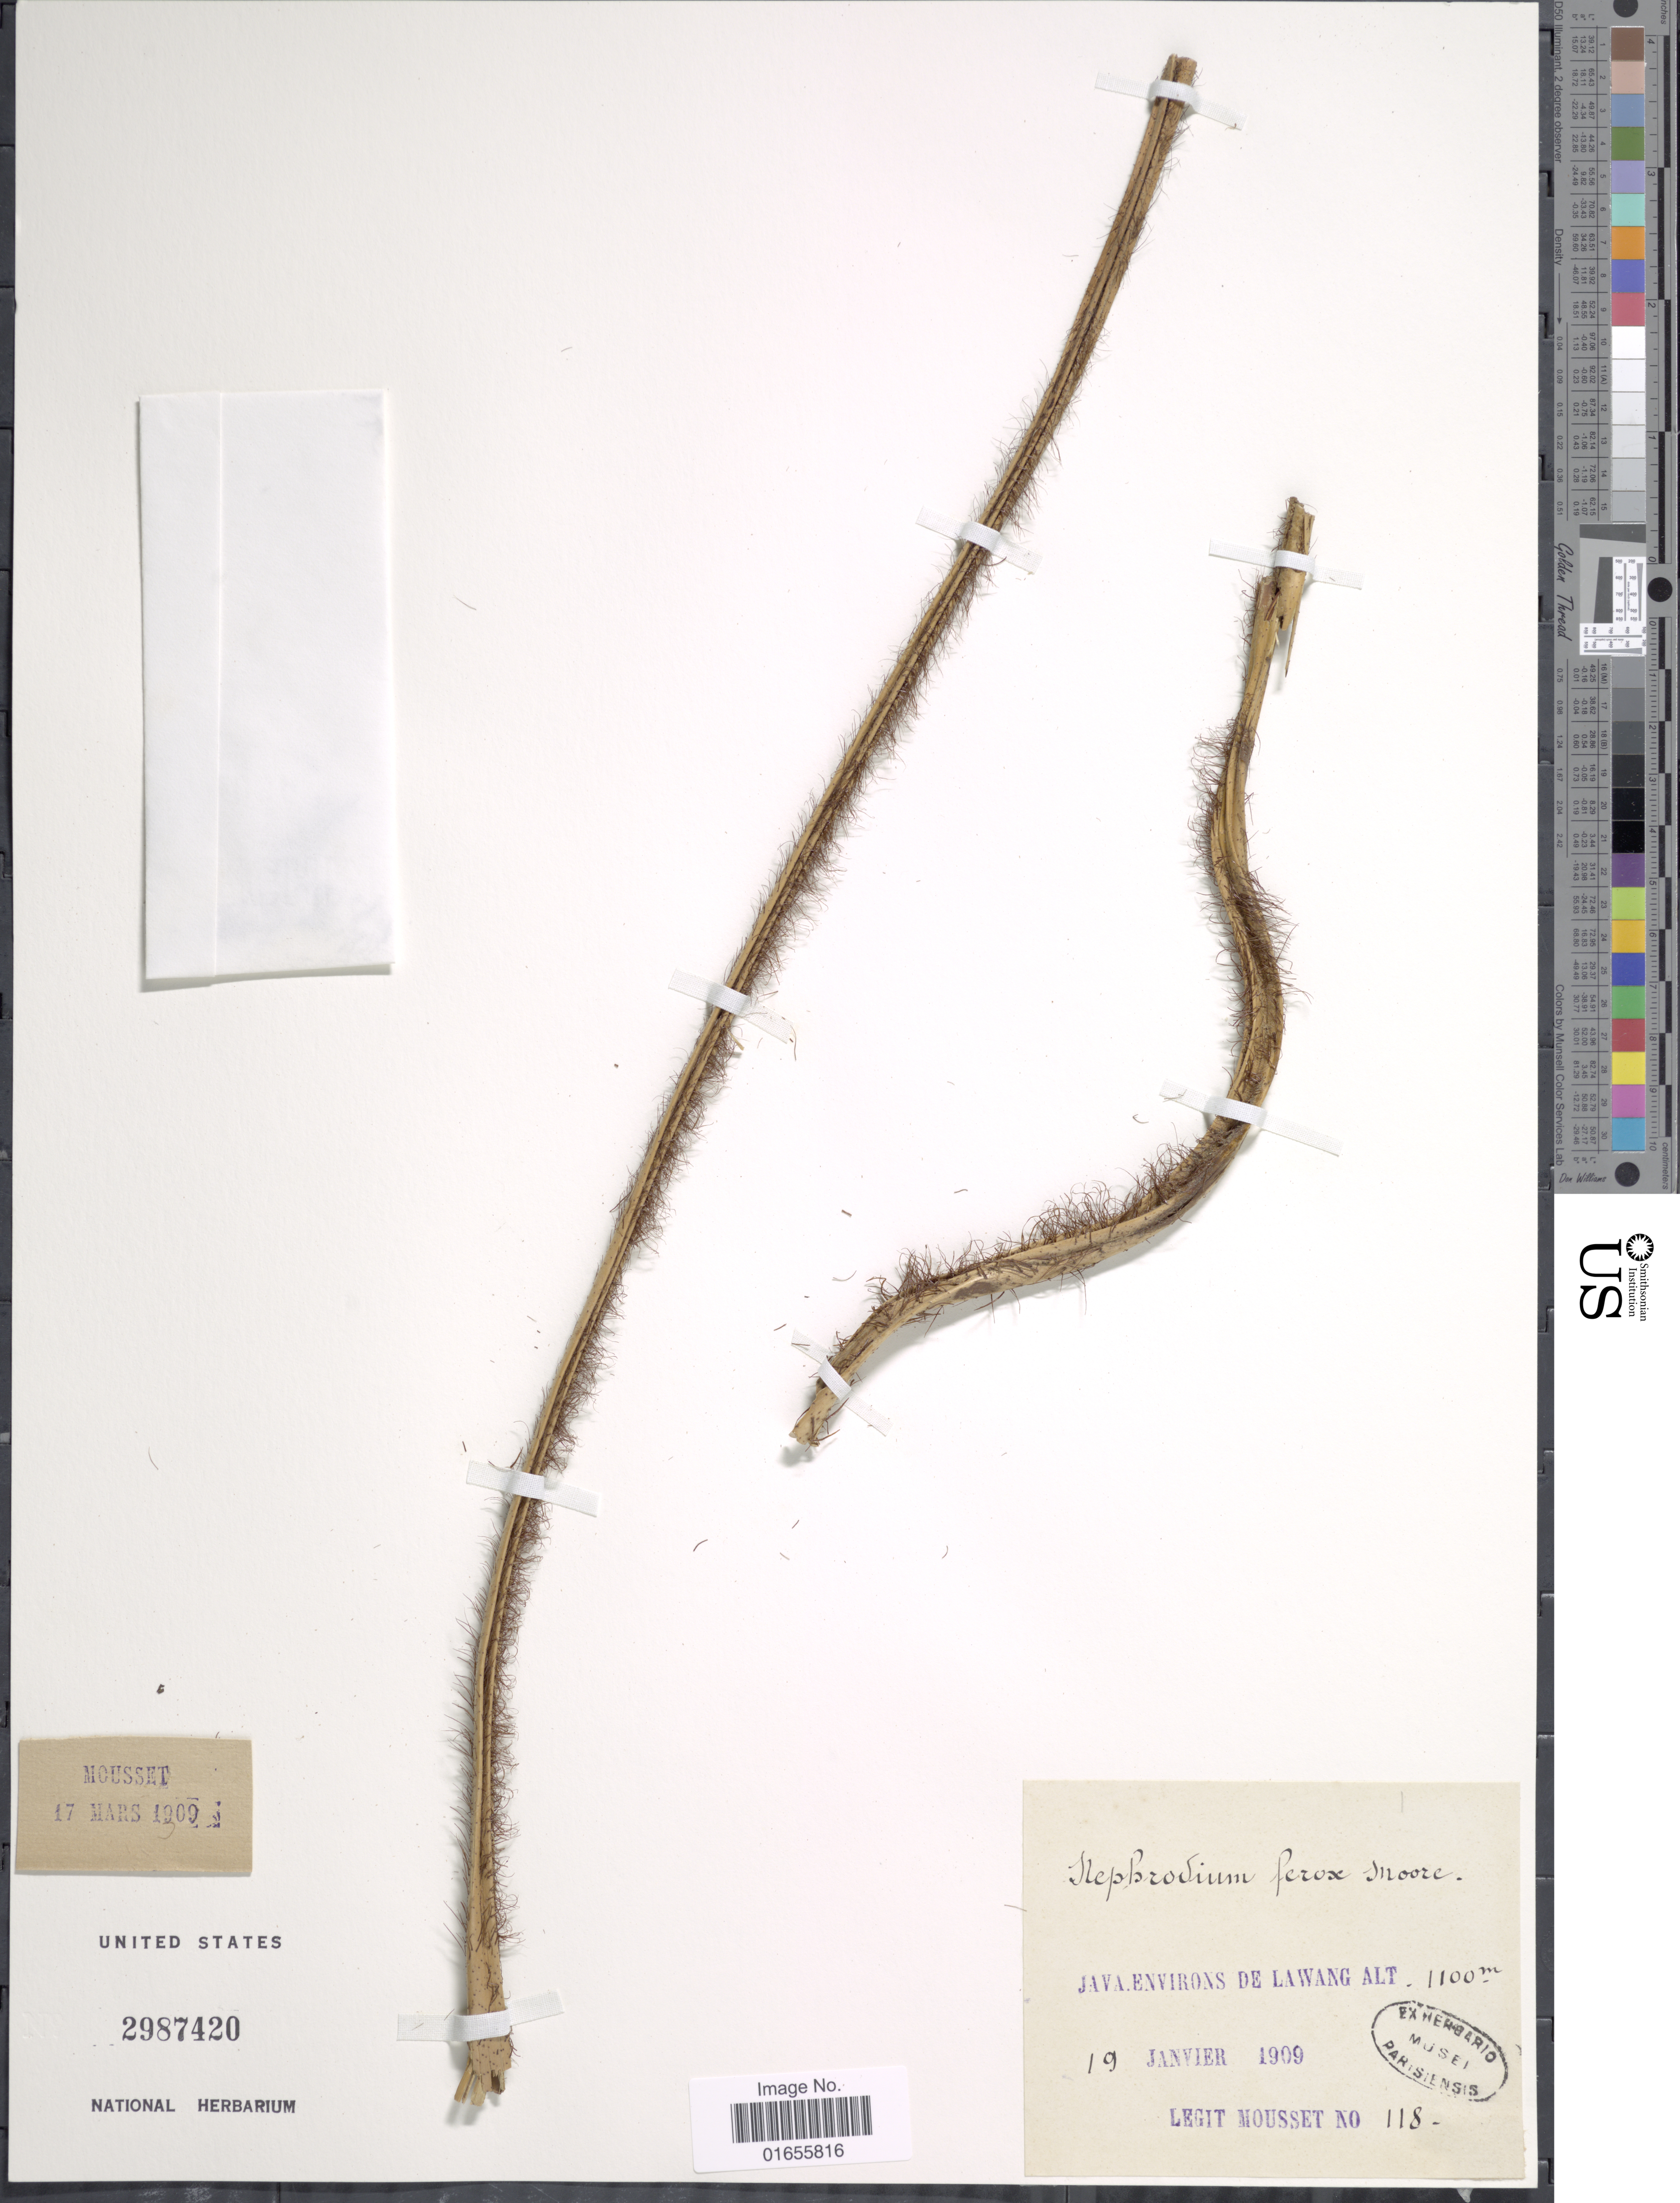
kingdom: Plantae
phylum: Tracheophyta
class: Polypodiopsida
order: Polypodiales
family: Thelypteridaceae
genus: Chingia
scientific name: Chingia ferox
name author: (Blume) Holttum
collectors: Mousset, --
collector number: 118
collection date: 1909-01-19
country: Indonesia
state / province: Java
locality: Environs de Lawang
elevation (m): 1100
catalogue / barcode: US 2987420